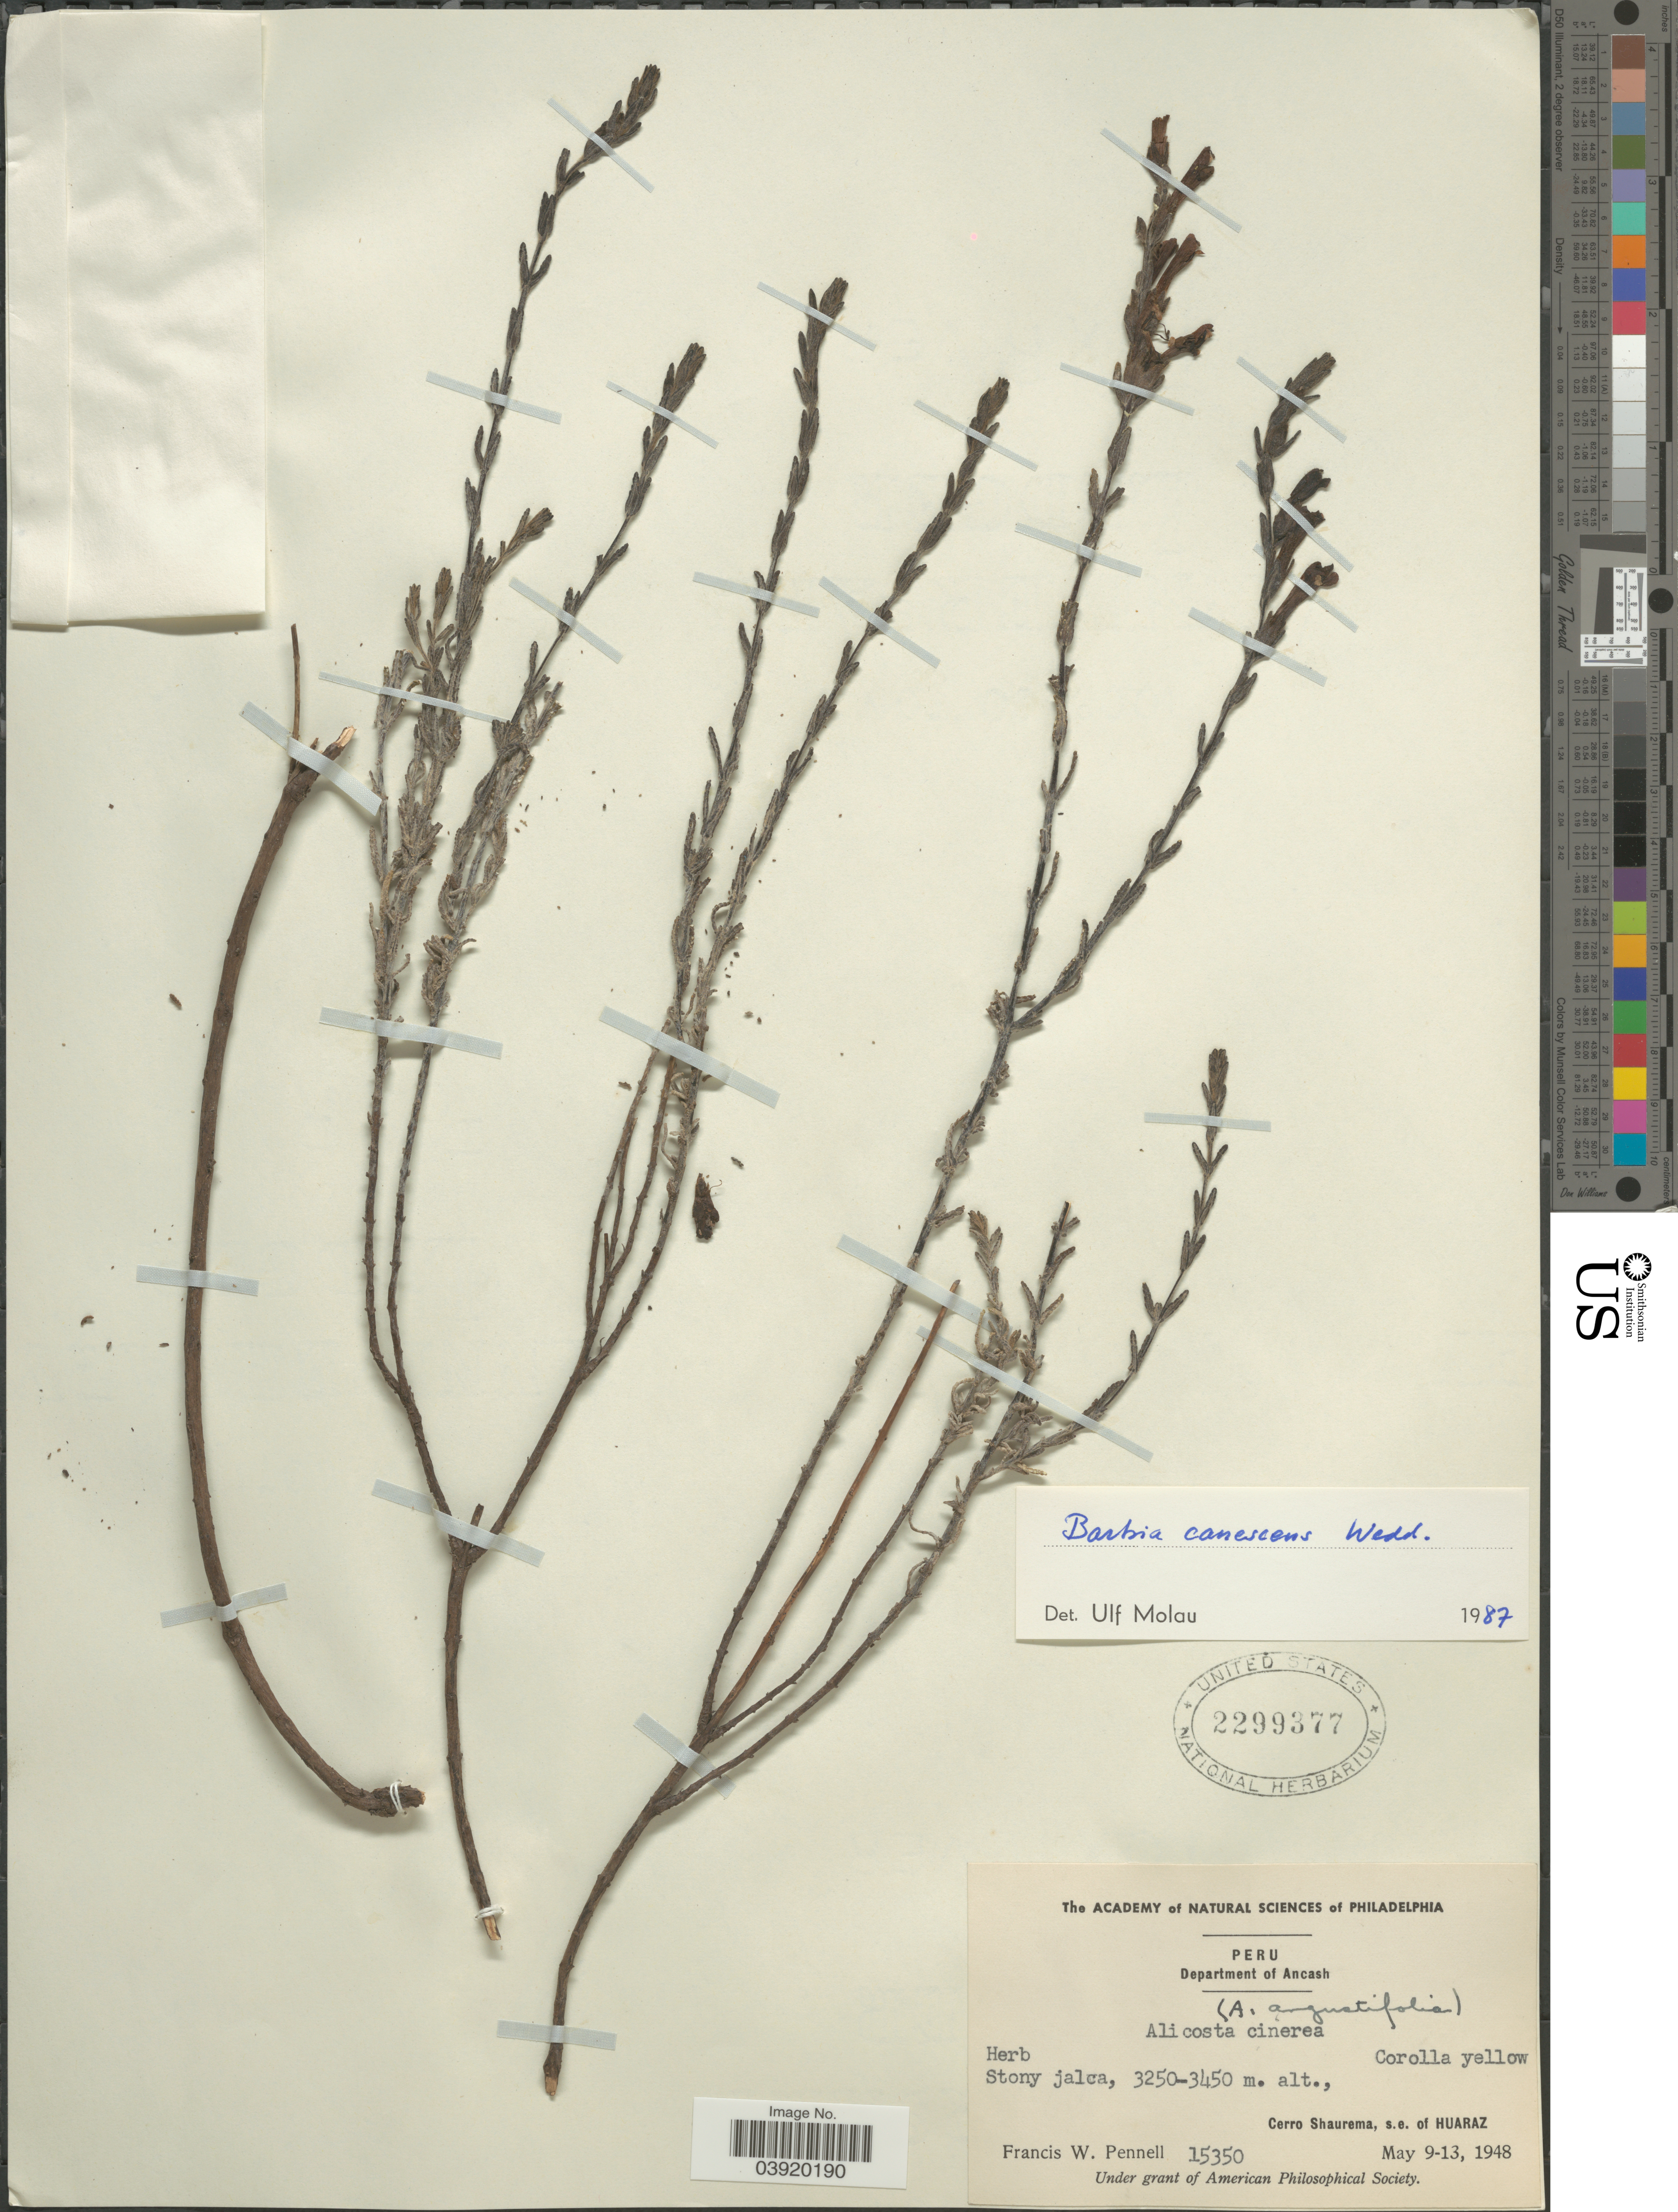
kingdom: Plantae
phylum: Tracheophyta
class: Magnoliopsida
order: Lamiales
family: Orobanchaceae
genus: Bartsia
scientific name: Bartsia canescens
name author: Wedd.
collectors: F. W. Pennell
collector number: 15350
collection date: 1948-05-09/1948-05-13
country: Peru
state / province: Ancash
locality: Department of Ancash. Cerro Shuarema, s.e. of Huaraz.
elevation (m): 3250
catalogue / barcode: US 2299377